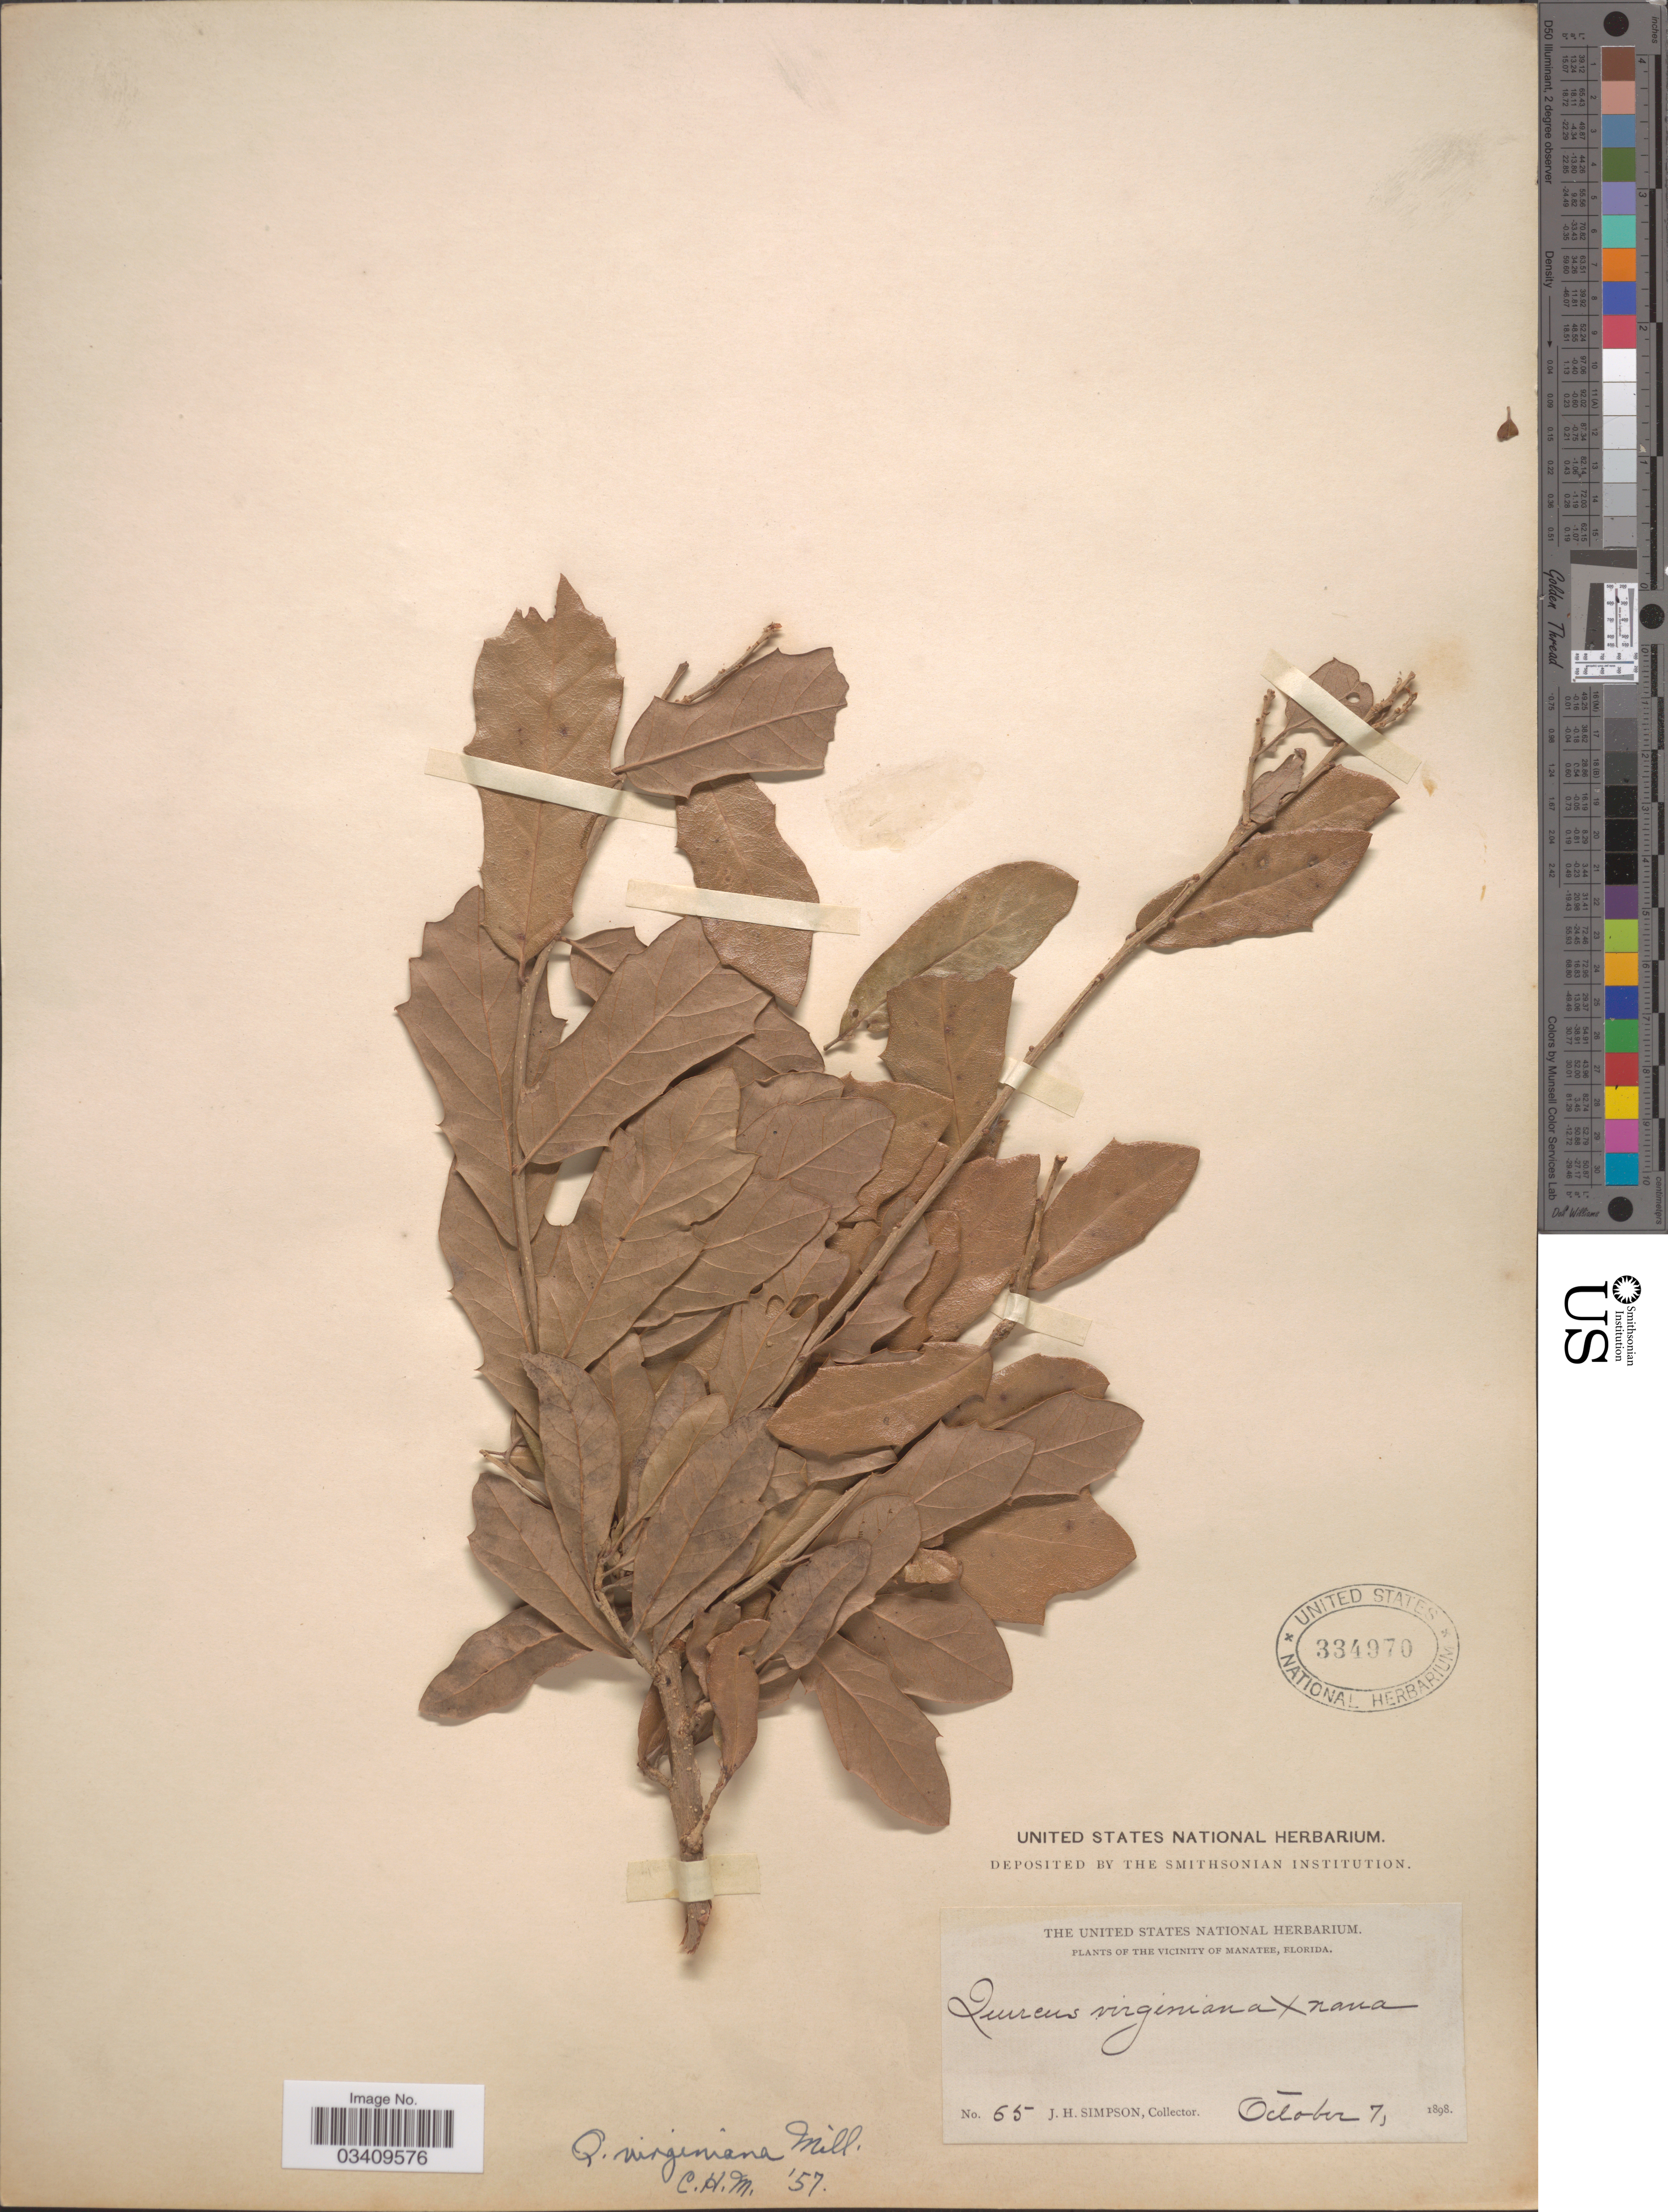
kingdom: Plantae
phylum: Tracheophyta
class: Magnoliopsida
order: Fagales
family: Fagaceae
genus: Quercus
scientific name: Quercus virginiana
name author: Mill.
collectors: J. H. Simpson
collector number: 65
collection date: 1898-10-07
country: United States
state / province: Florida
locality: The vicinity of Manatee.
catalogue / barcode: US 334970